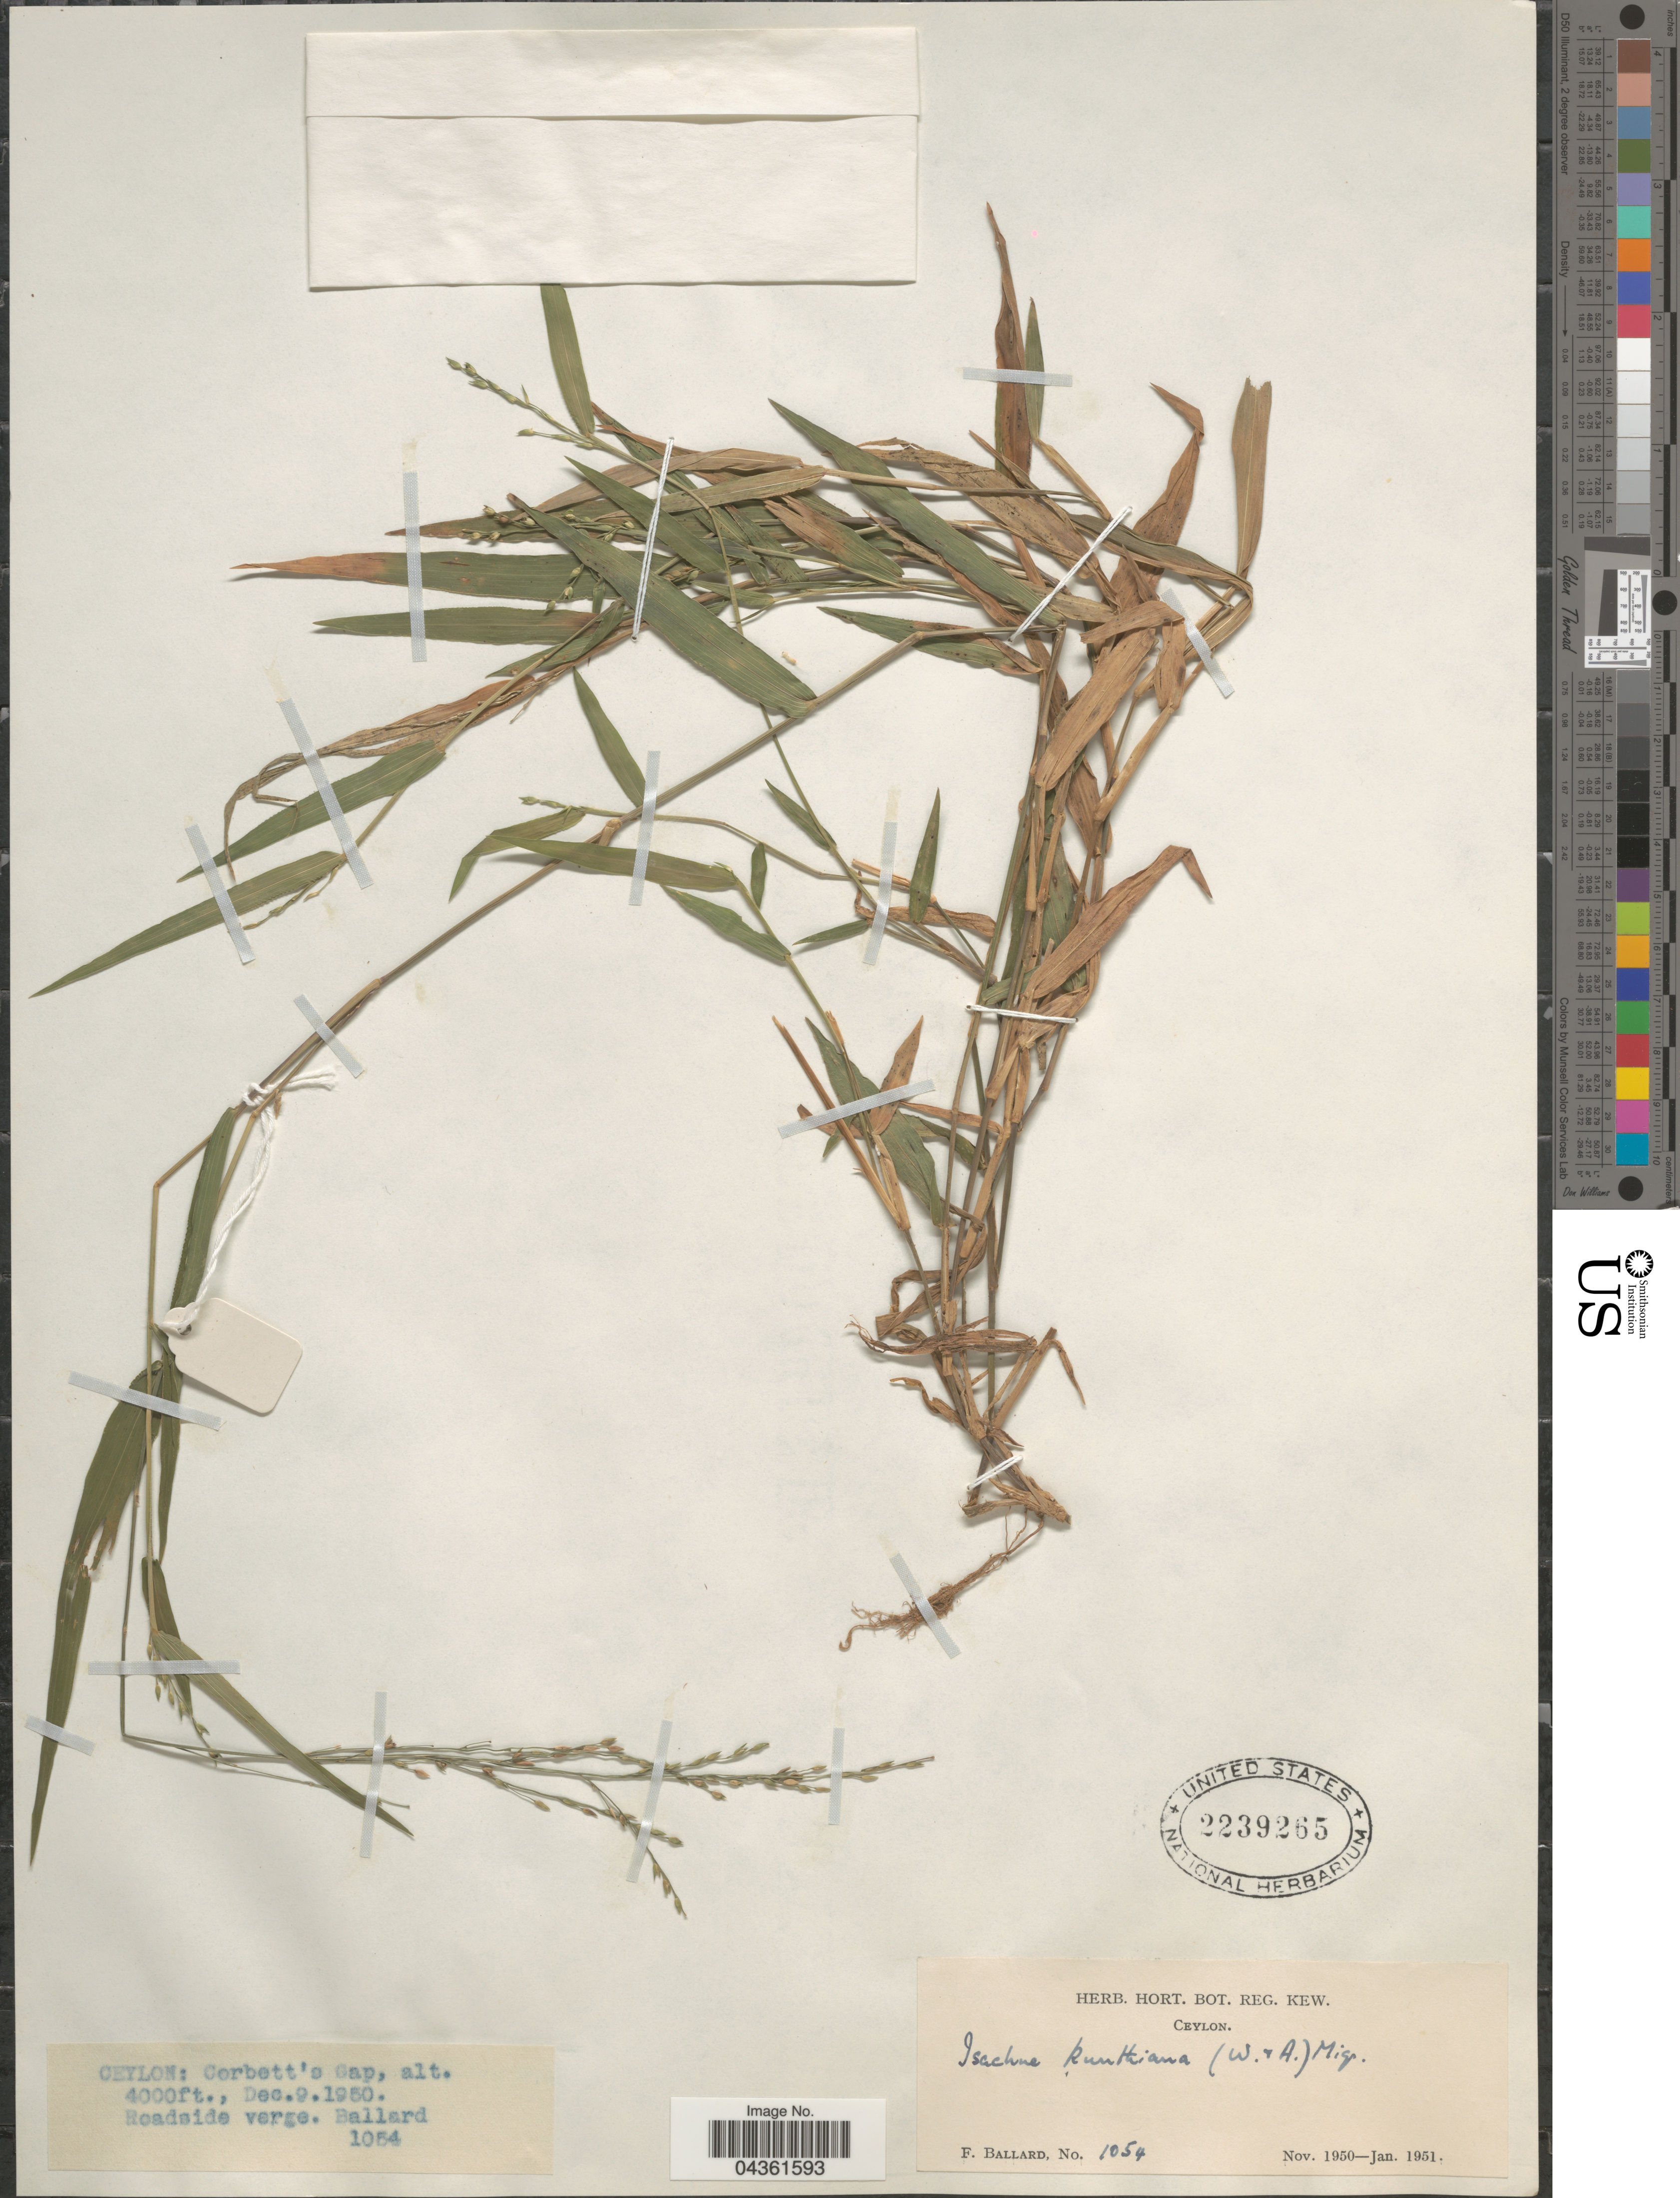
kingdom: Plantae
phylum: Tracheophyta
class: Liliopsida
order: Poales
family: Poaceae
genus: Isachne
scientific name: Isachne kunthiana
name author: (Wight & Arn. ex Steud.) Miq.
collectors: F. Ballard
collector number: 1054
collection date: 1950-12-09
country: Sri Lanka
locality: Ceylon: Corbett's Gap.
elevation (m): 1219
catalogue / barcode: US 2239265